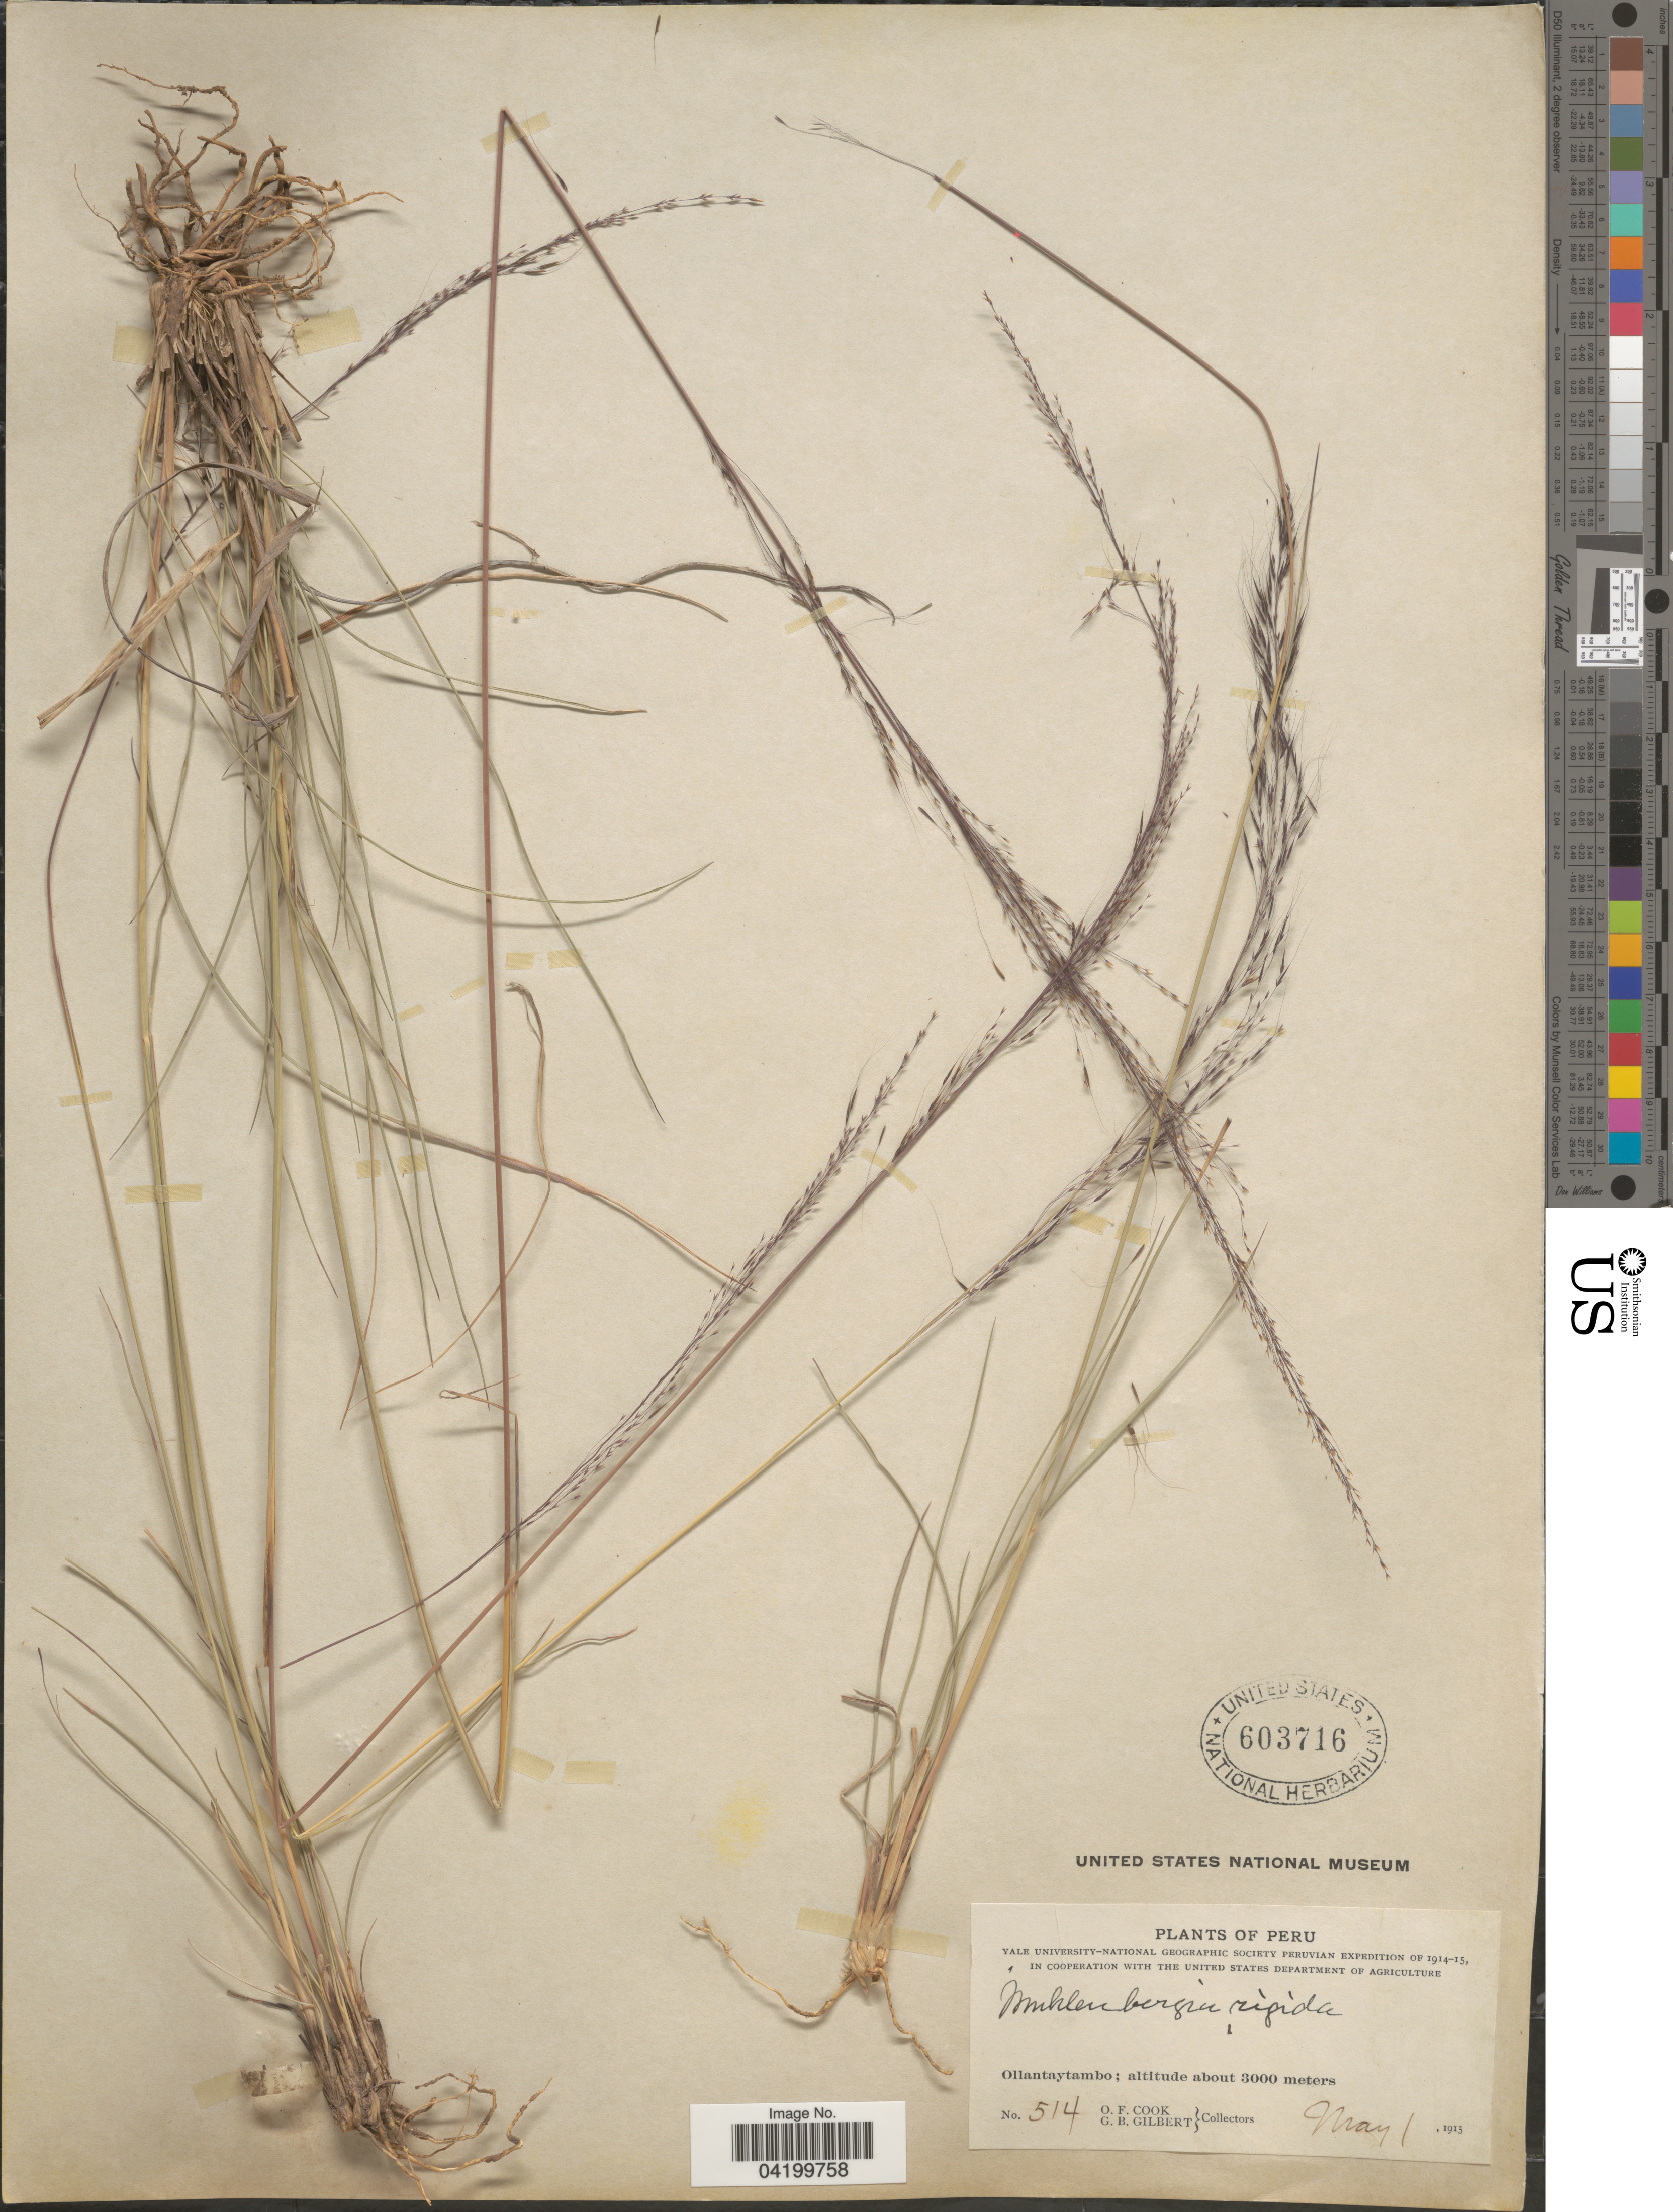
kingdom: Plantae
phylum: Tracheophyta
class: Liliopsida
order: Poales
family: Poaceae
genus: Muhlenbergia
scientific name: Muhlenbergia rigida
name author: (Kunth) Kunth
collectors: O. F. Cook & G. B. Gilbert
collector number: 514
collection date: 1915-05-01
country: Peru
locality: Yale University-National Geographic Society Peruvian Expedition of 1914-15. Ollantaytambo.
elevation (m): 3000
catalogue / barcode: US 603716